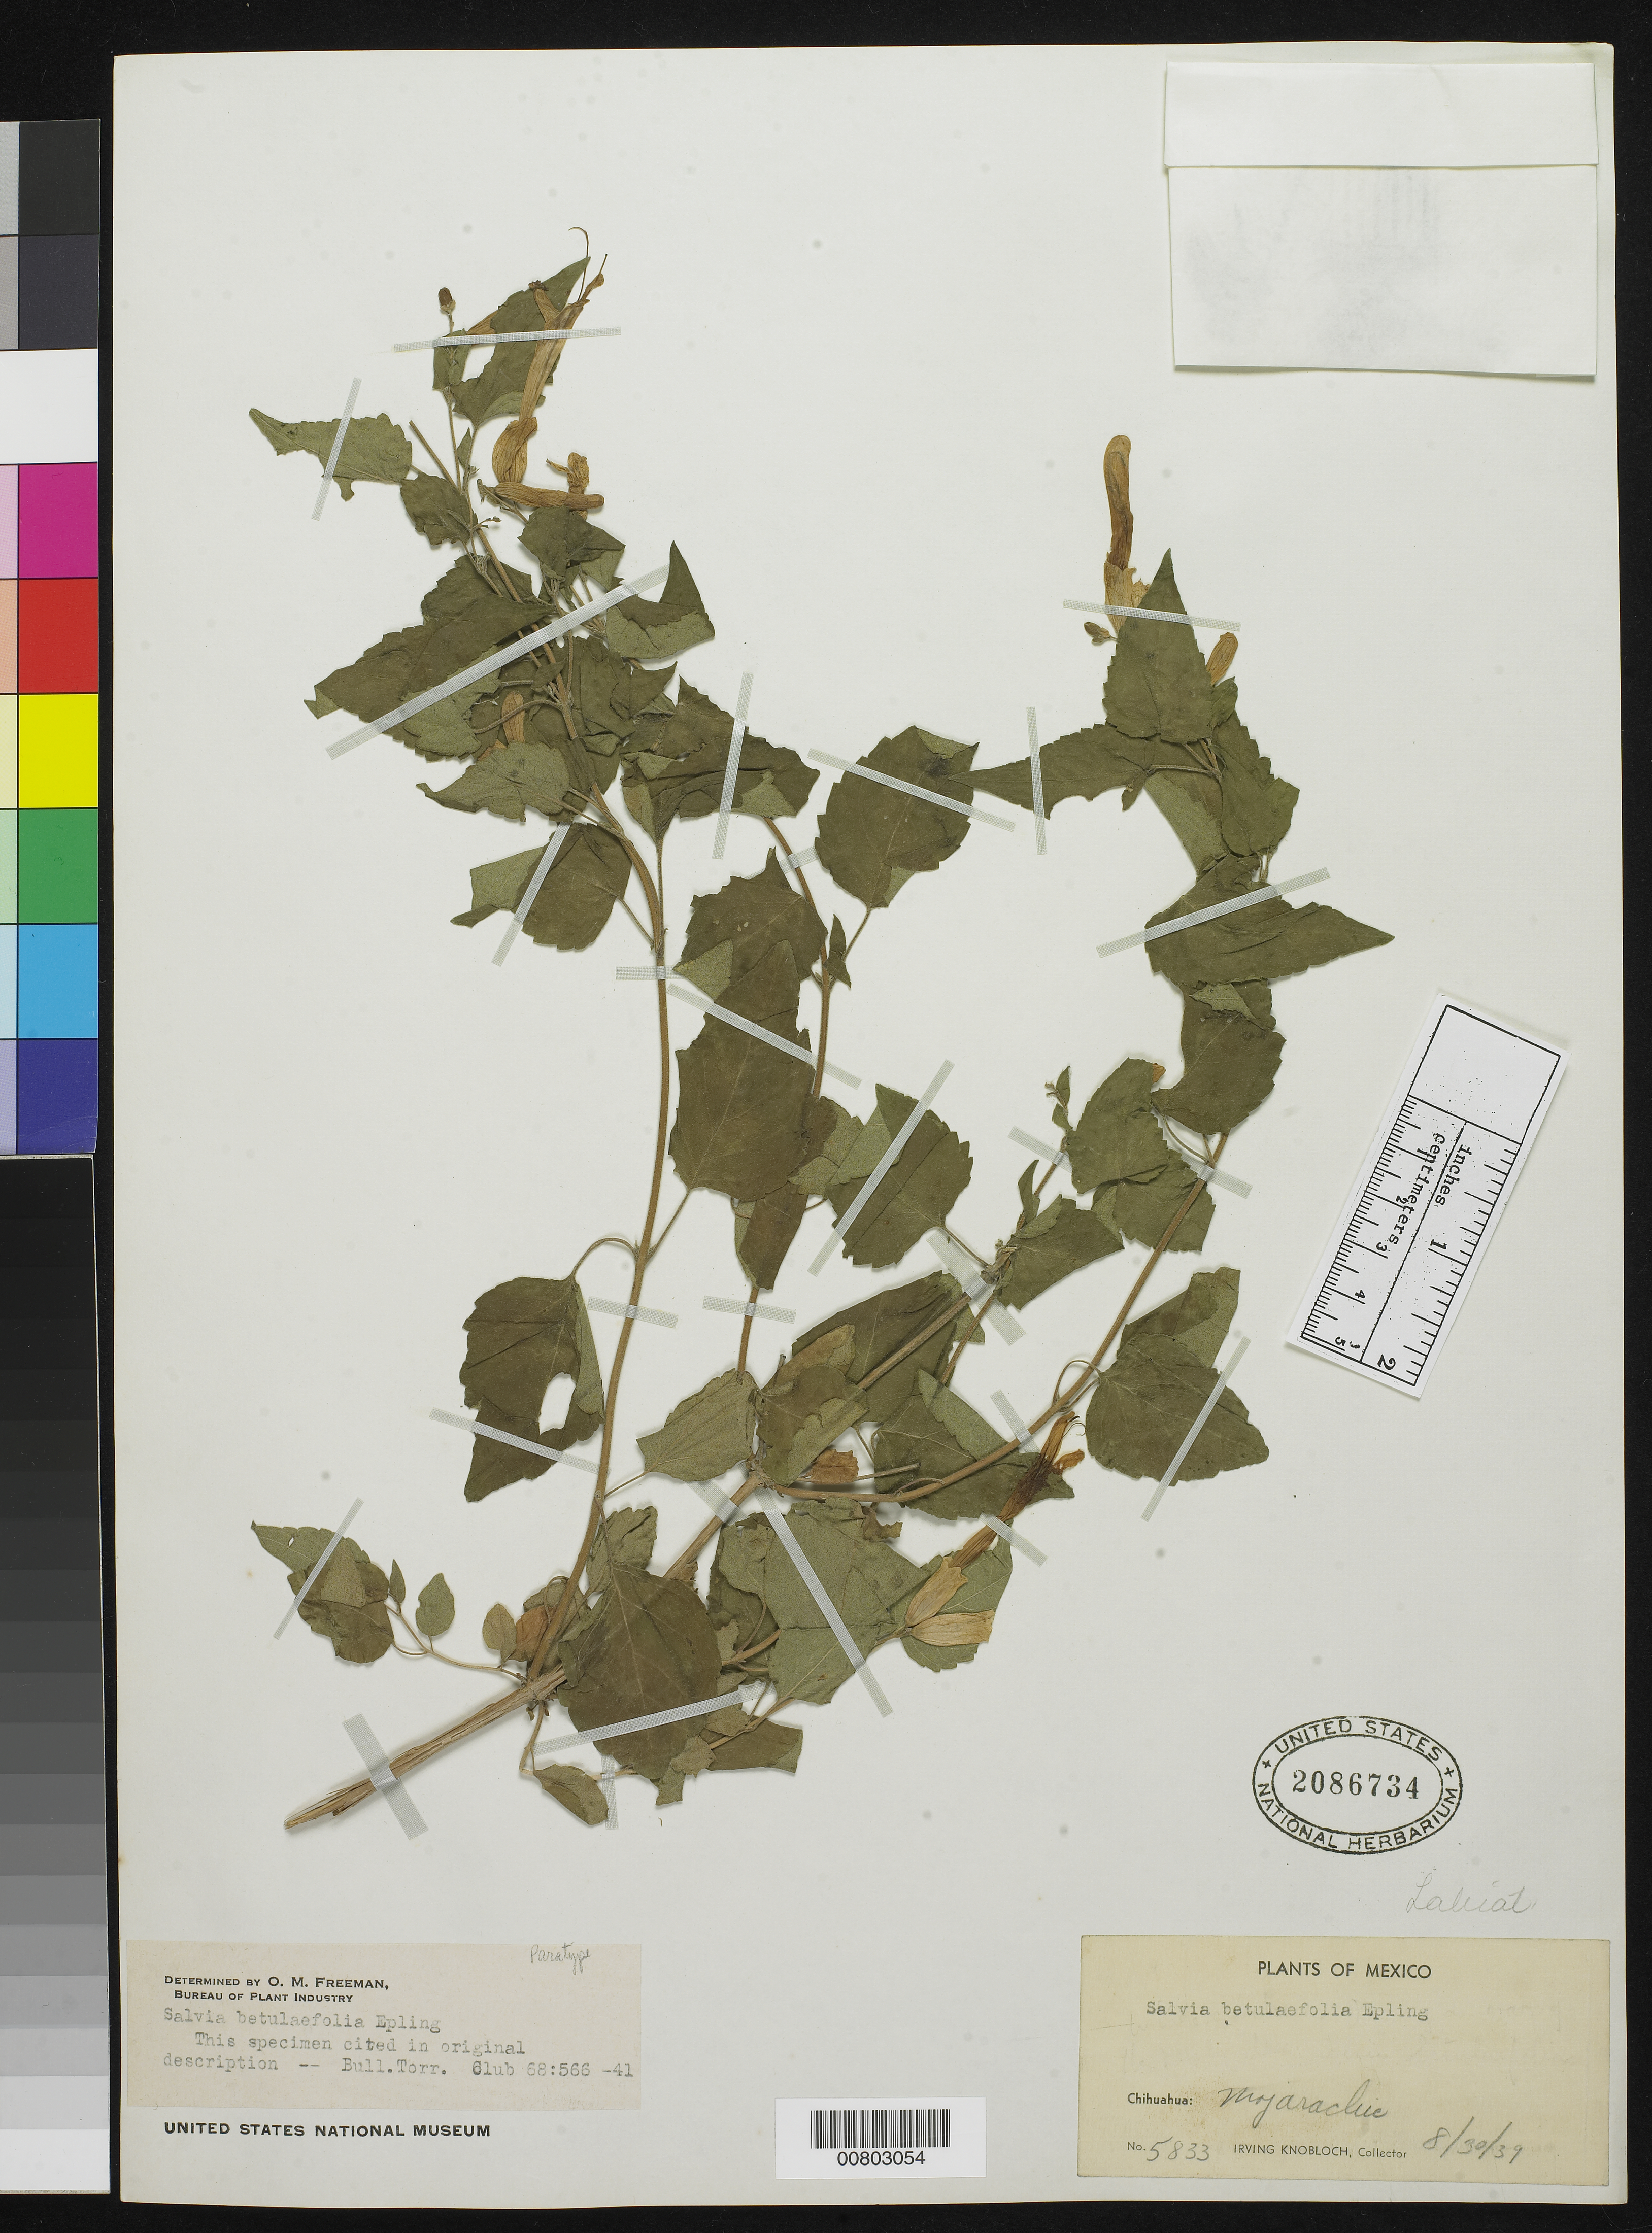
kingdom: Plantae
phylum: Tracheophyta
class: Magnoliopsida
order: Lamiales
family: Lamiaceae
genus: Salvia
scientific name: Salvia betulifolia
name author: Epling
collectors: I. W. Knobloch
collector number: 5833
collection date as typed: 30 Aug 1939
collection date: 1939-08-30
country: Mexico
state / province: Chihuahua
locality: Mojarachic, Chihuahua.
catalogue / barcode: US 2086734